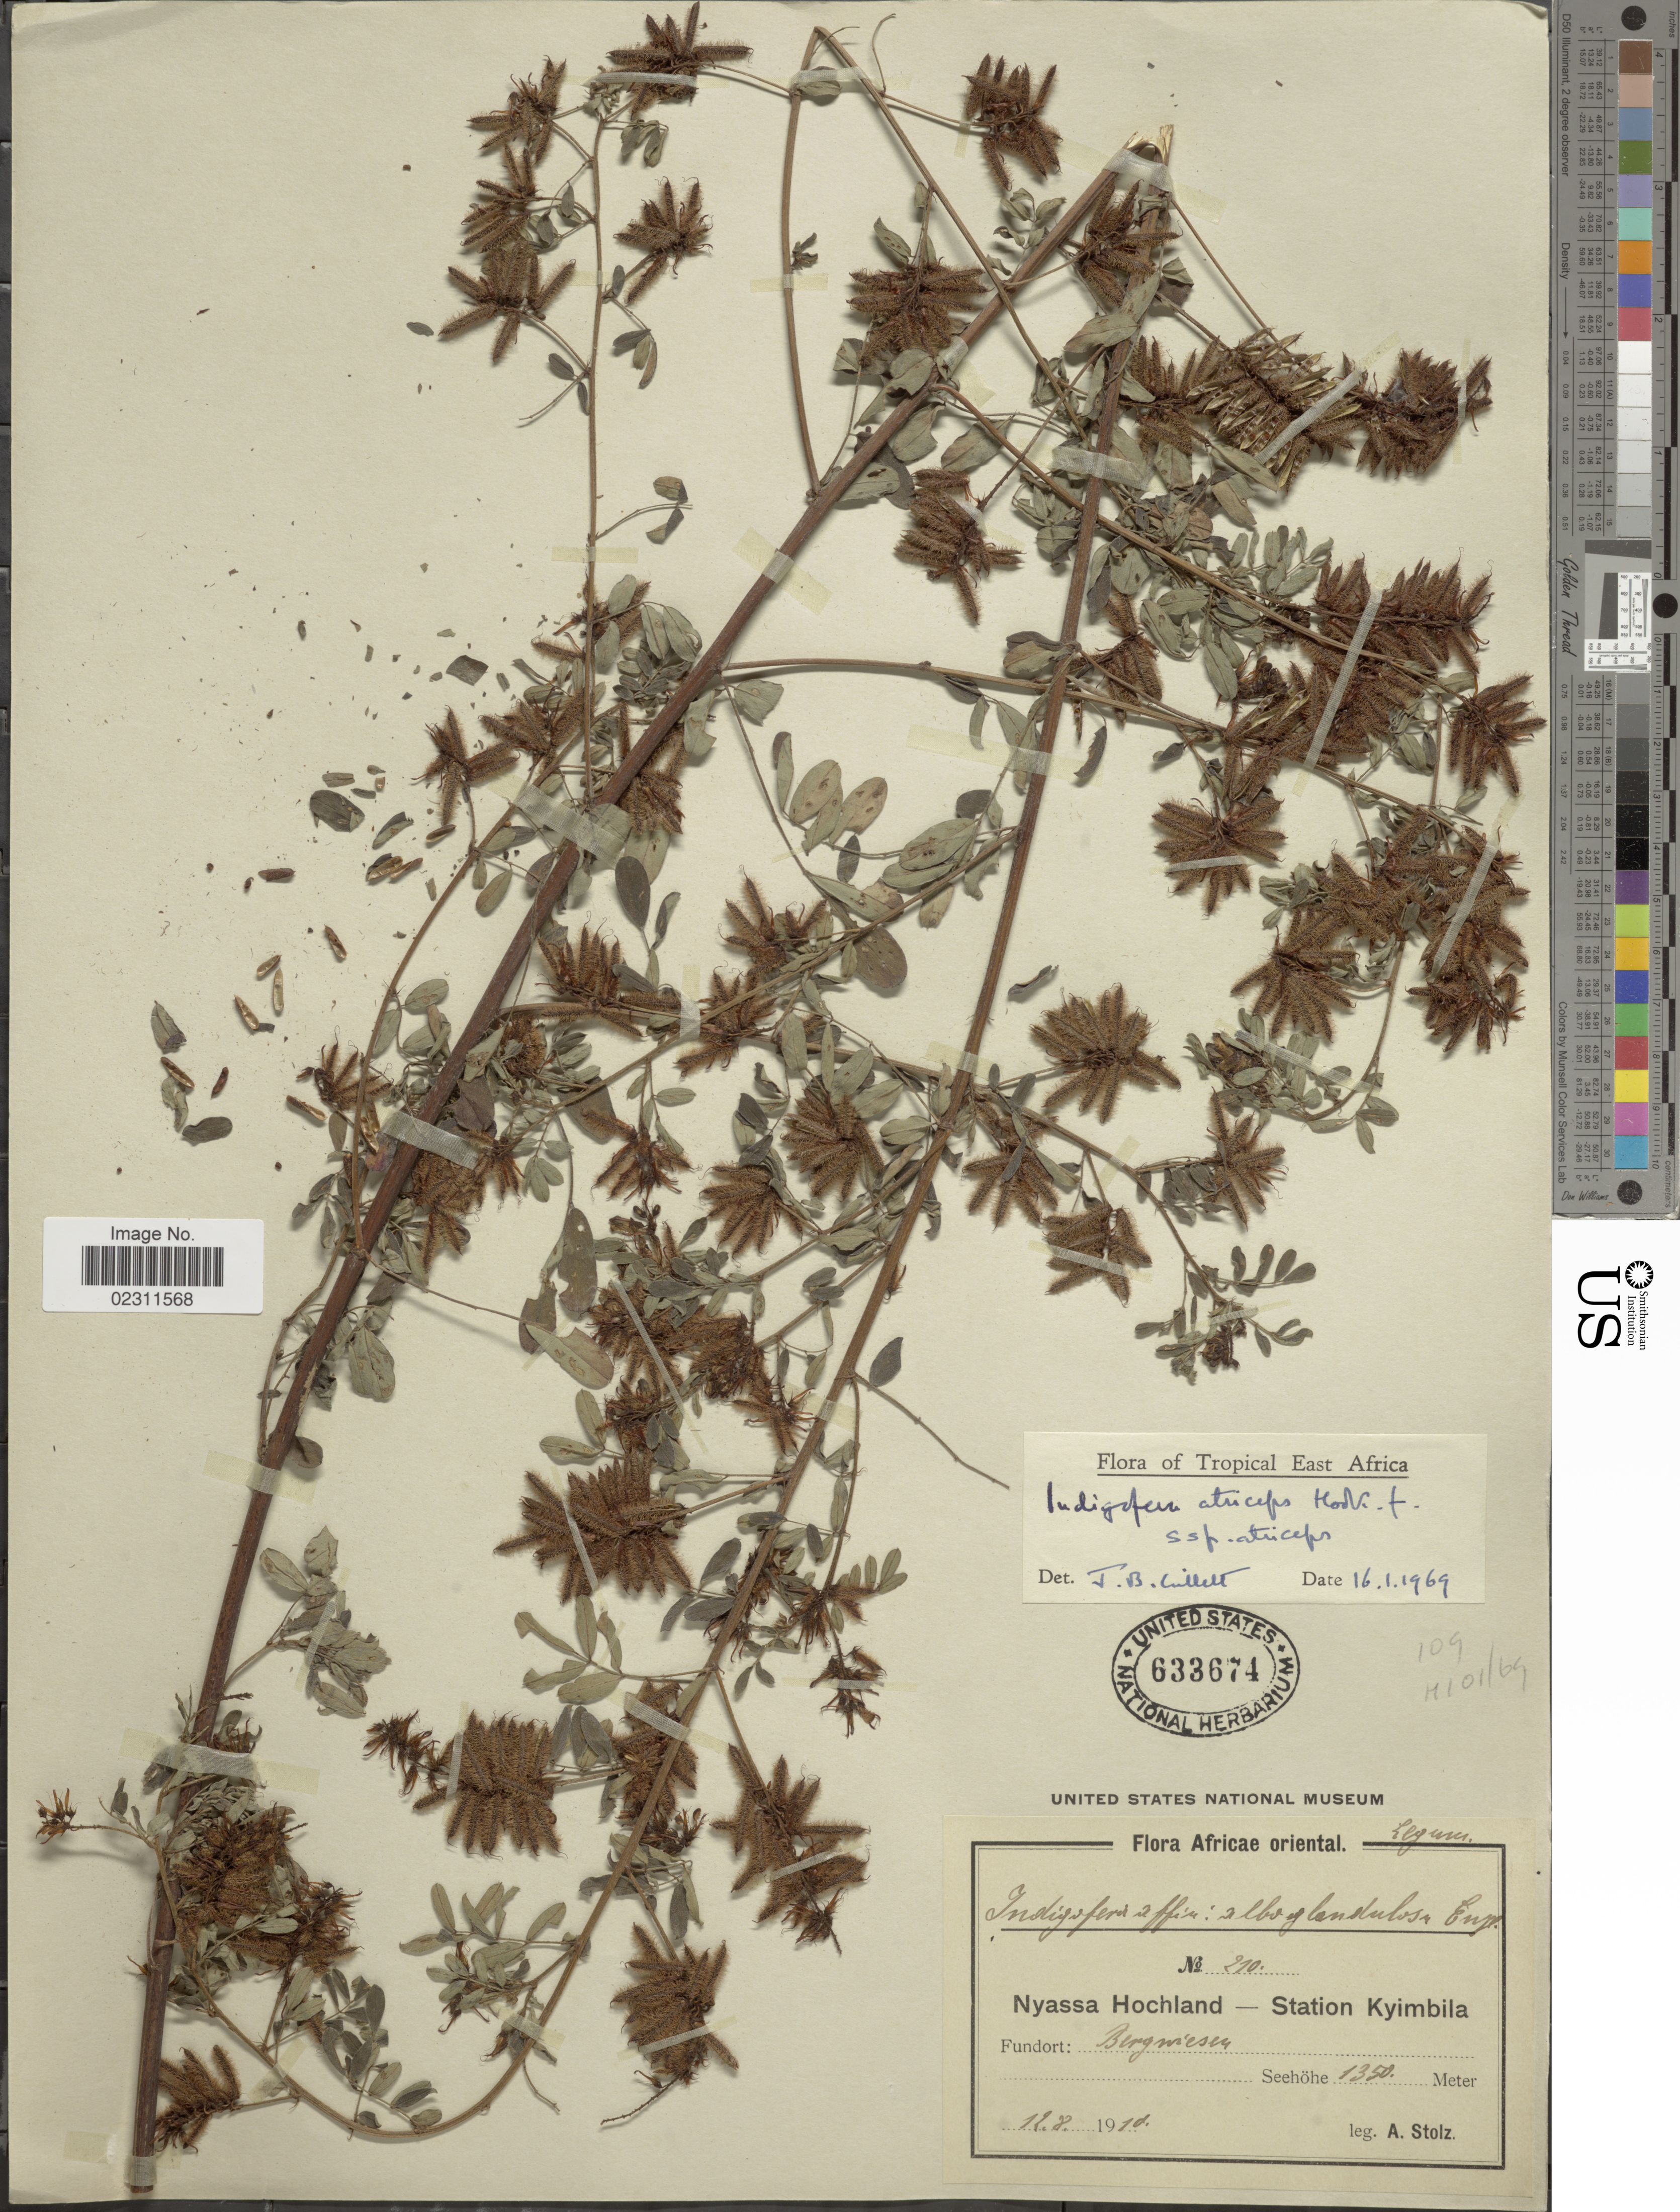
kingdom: Plantae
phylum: Tracheophyta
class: Magnoliopsida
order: Fabales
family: Fabaceae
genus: Indigofera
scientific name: Indigofera atriceps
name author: Hook. f.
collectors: A. Stolz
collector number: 210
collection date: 1910-08-12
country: Tanzania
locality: Africae oriental, Nyassa Hochland, Station Kyimbila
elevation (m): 1350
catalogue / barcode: US 633674